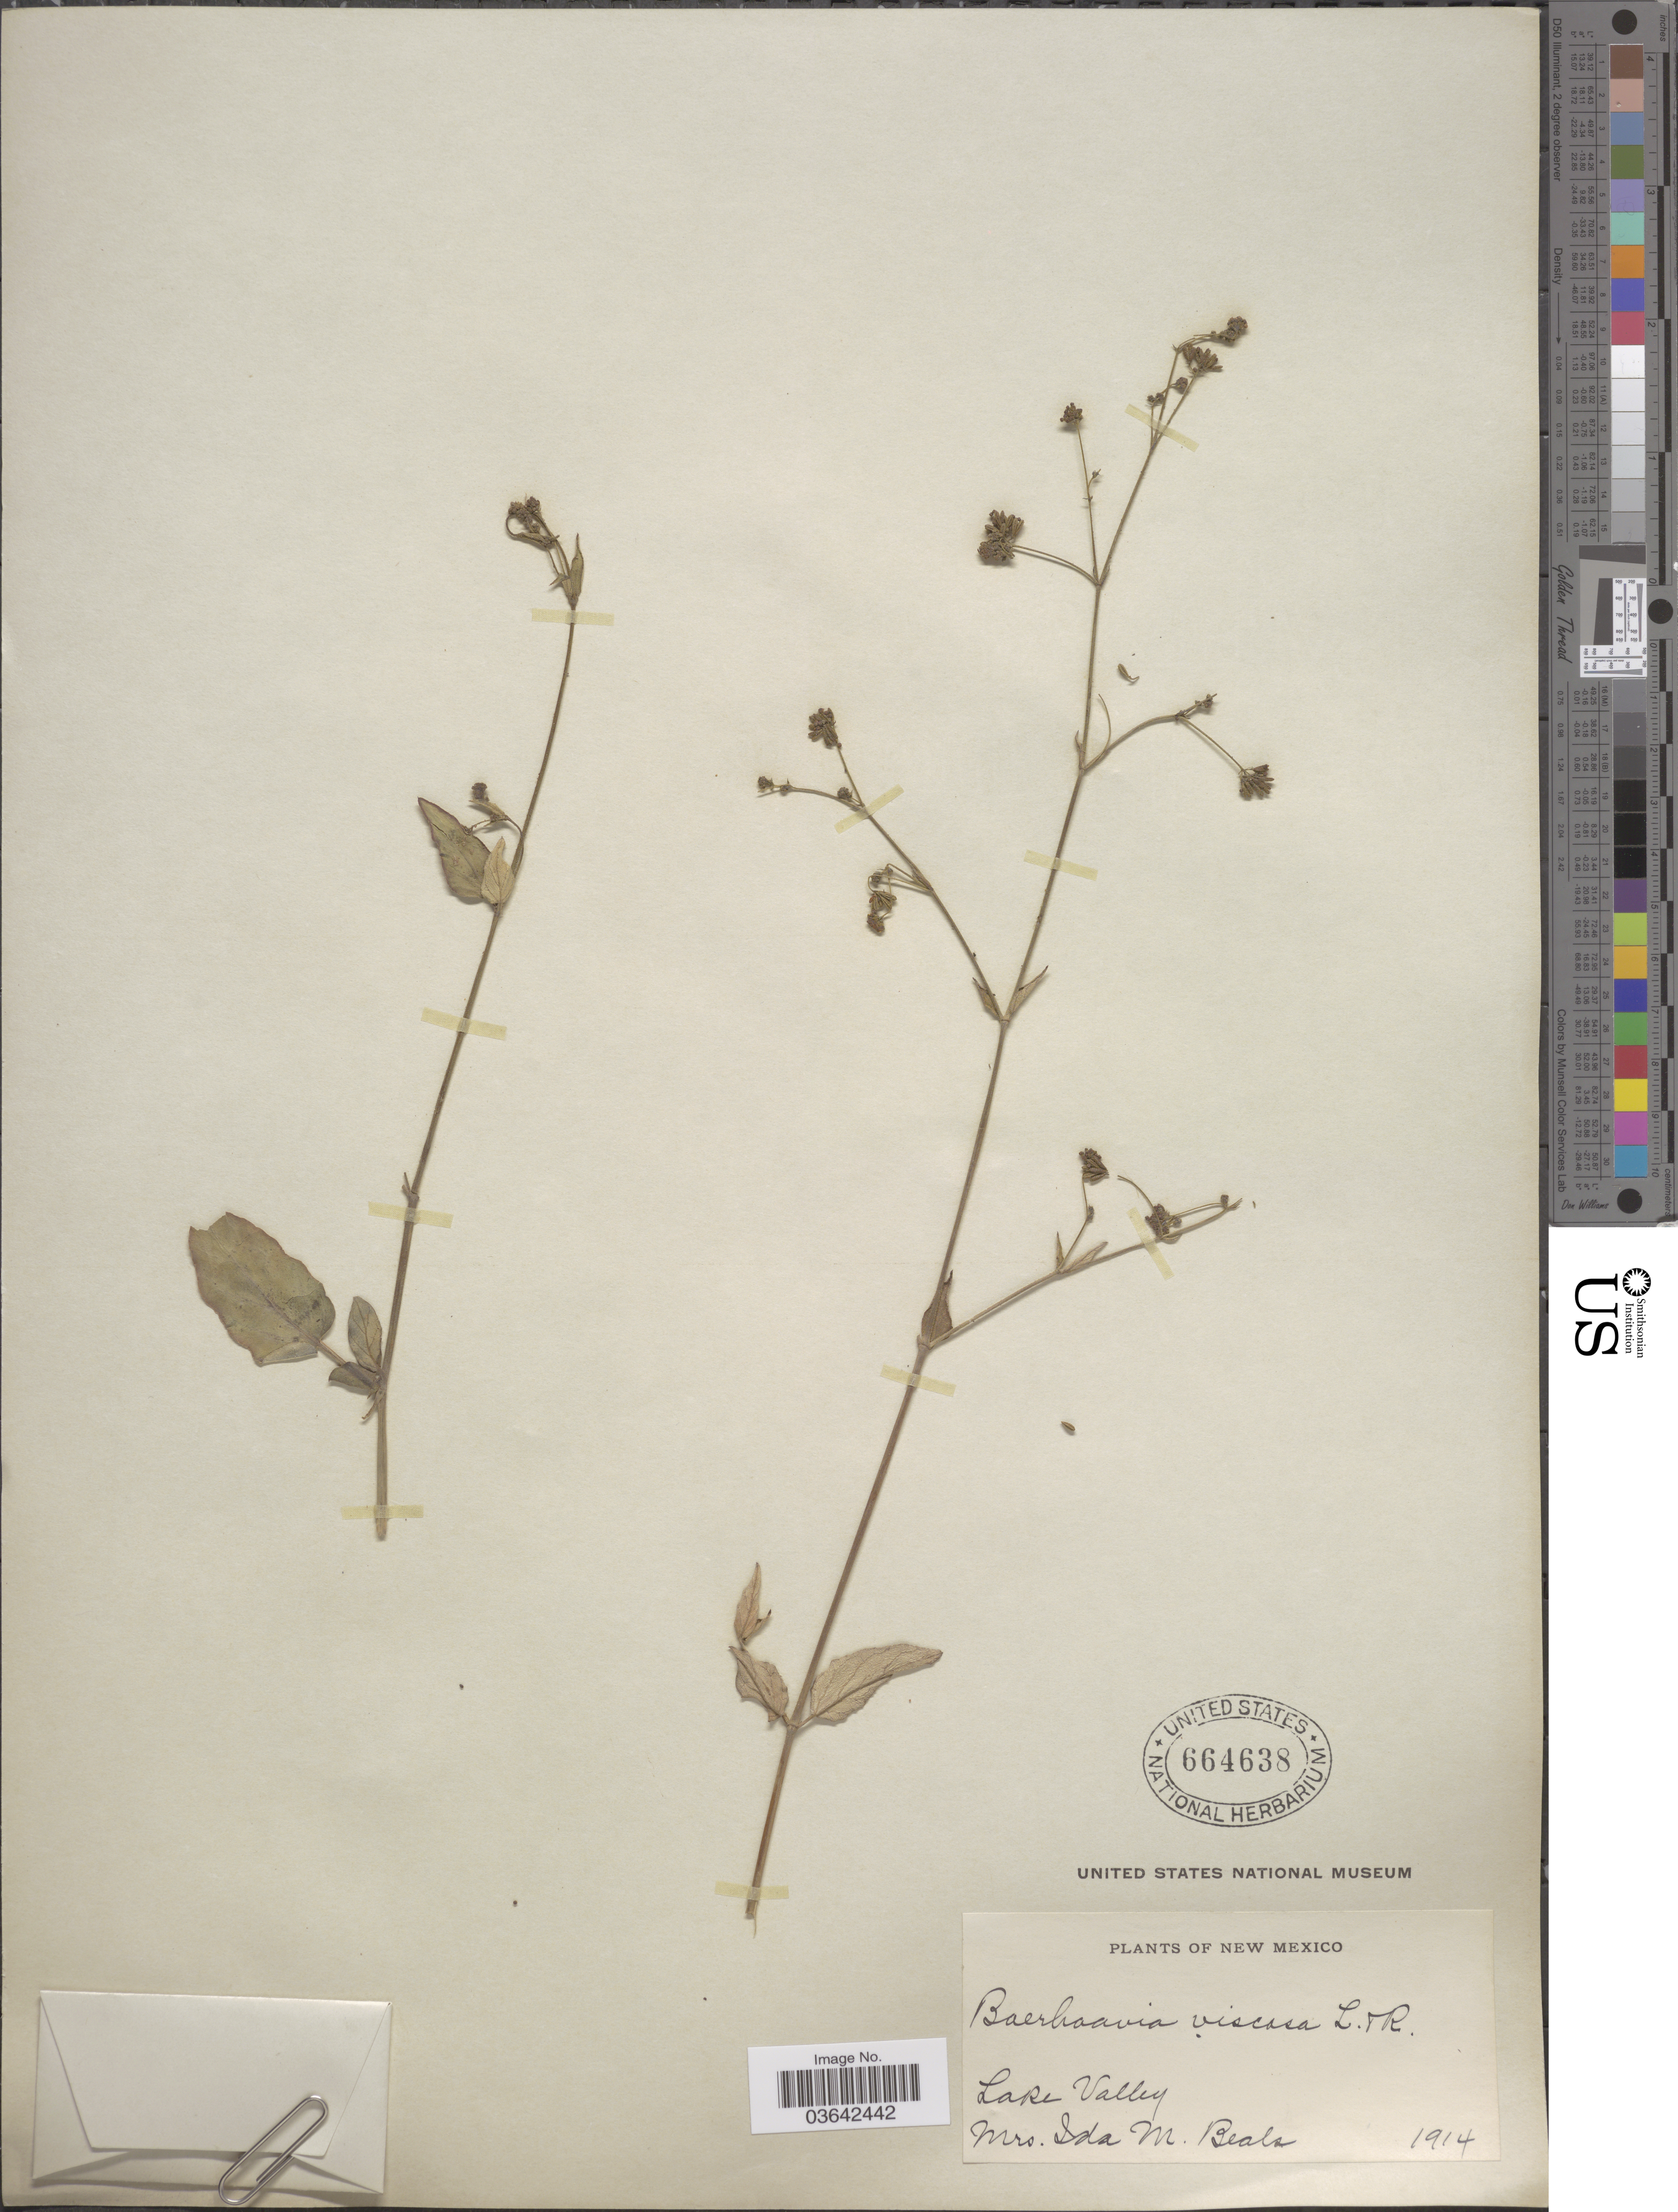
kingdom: Plantae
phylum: Tracheophyta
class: Magnoliopsida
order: Caryophyllales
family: Nyctaginaceae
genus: Boerhavia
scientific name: Boerhavia coccinea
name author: Mill.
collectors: I. M. Beals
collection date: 1914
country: United States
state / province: New Mexico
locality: Lake Valley.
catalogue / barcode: US 664638